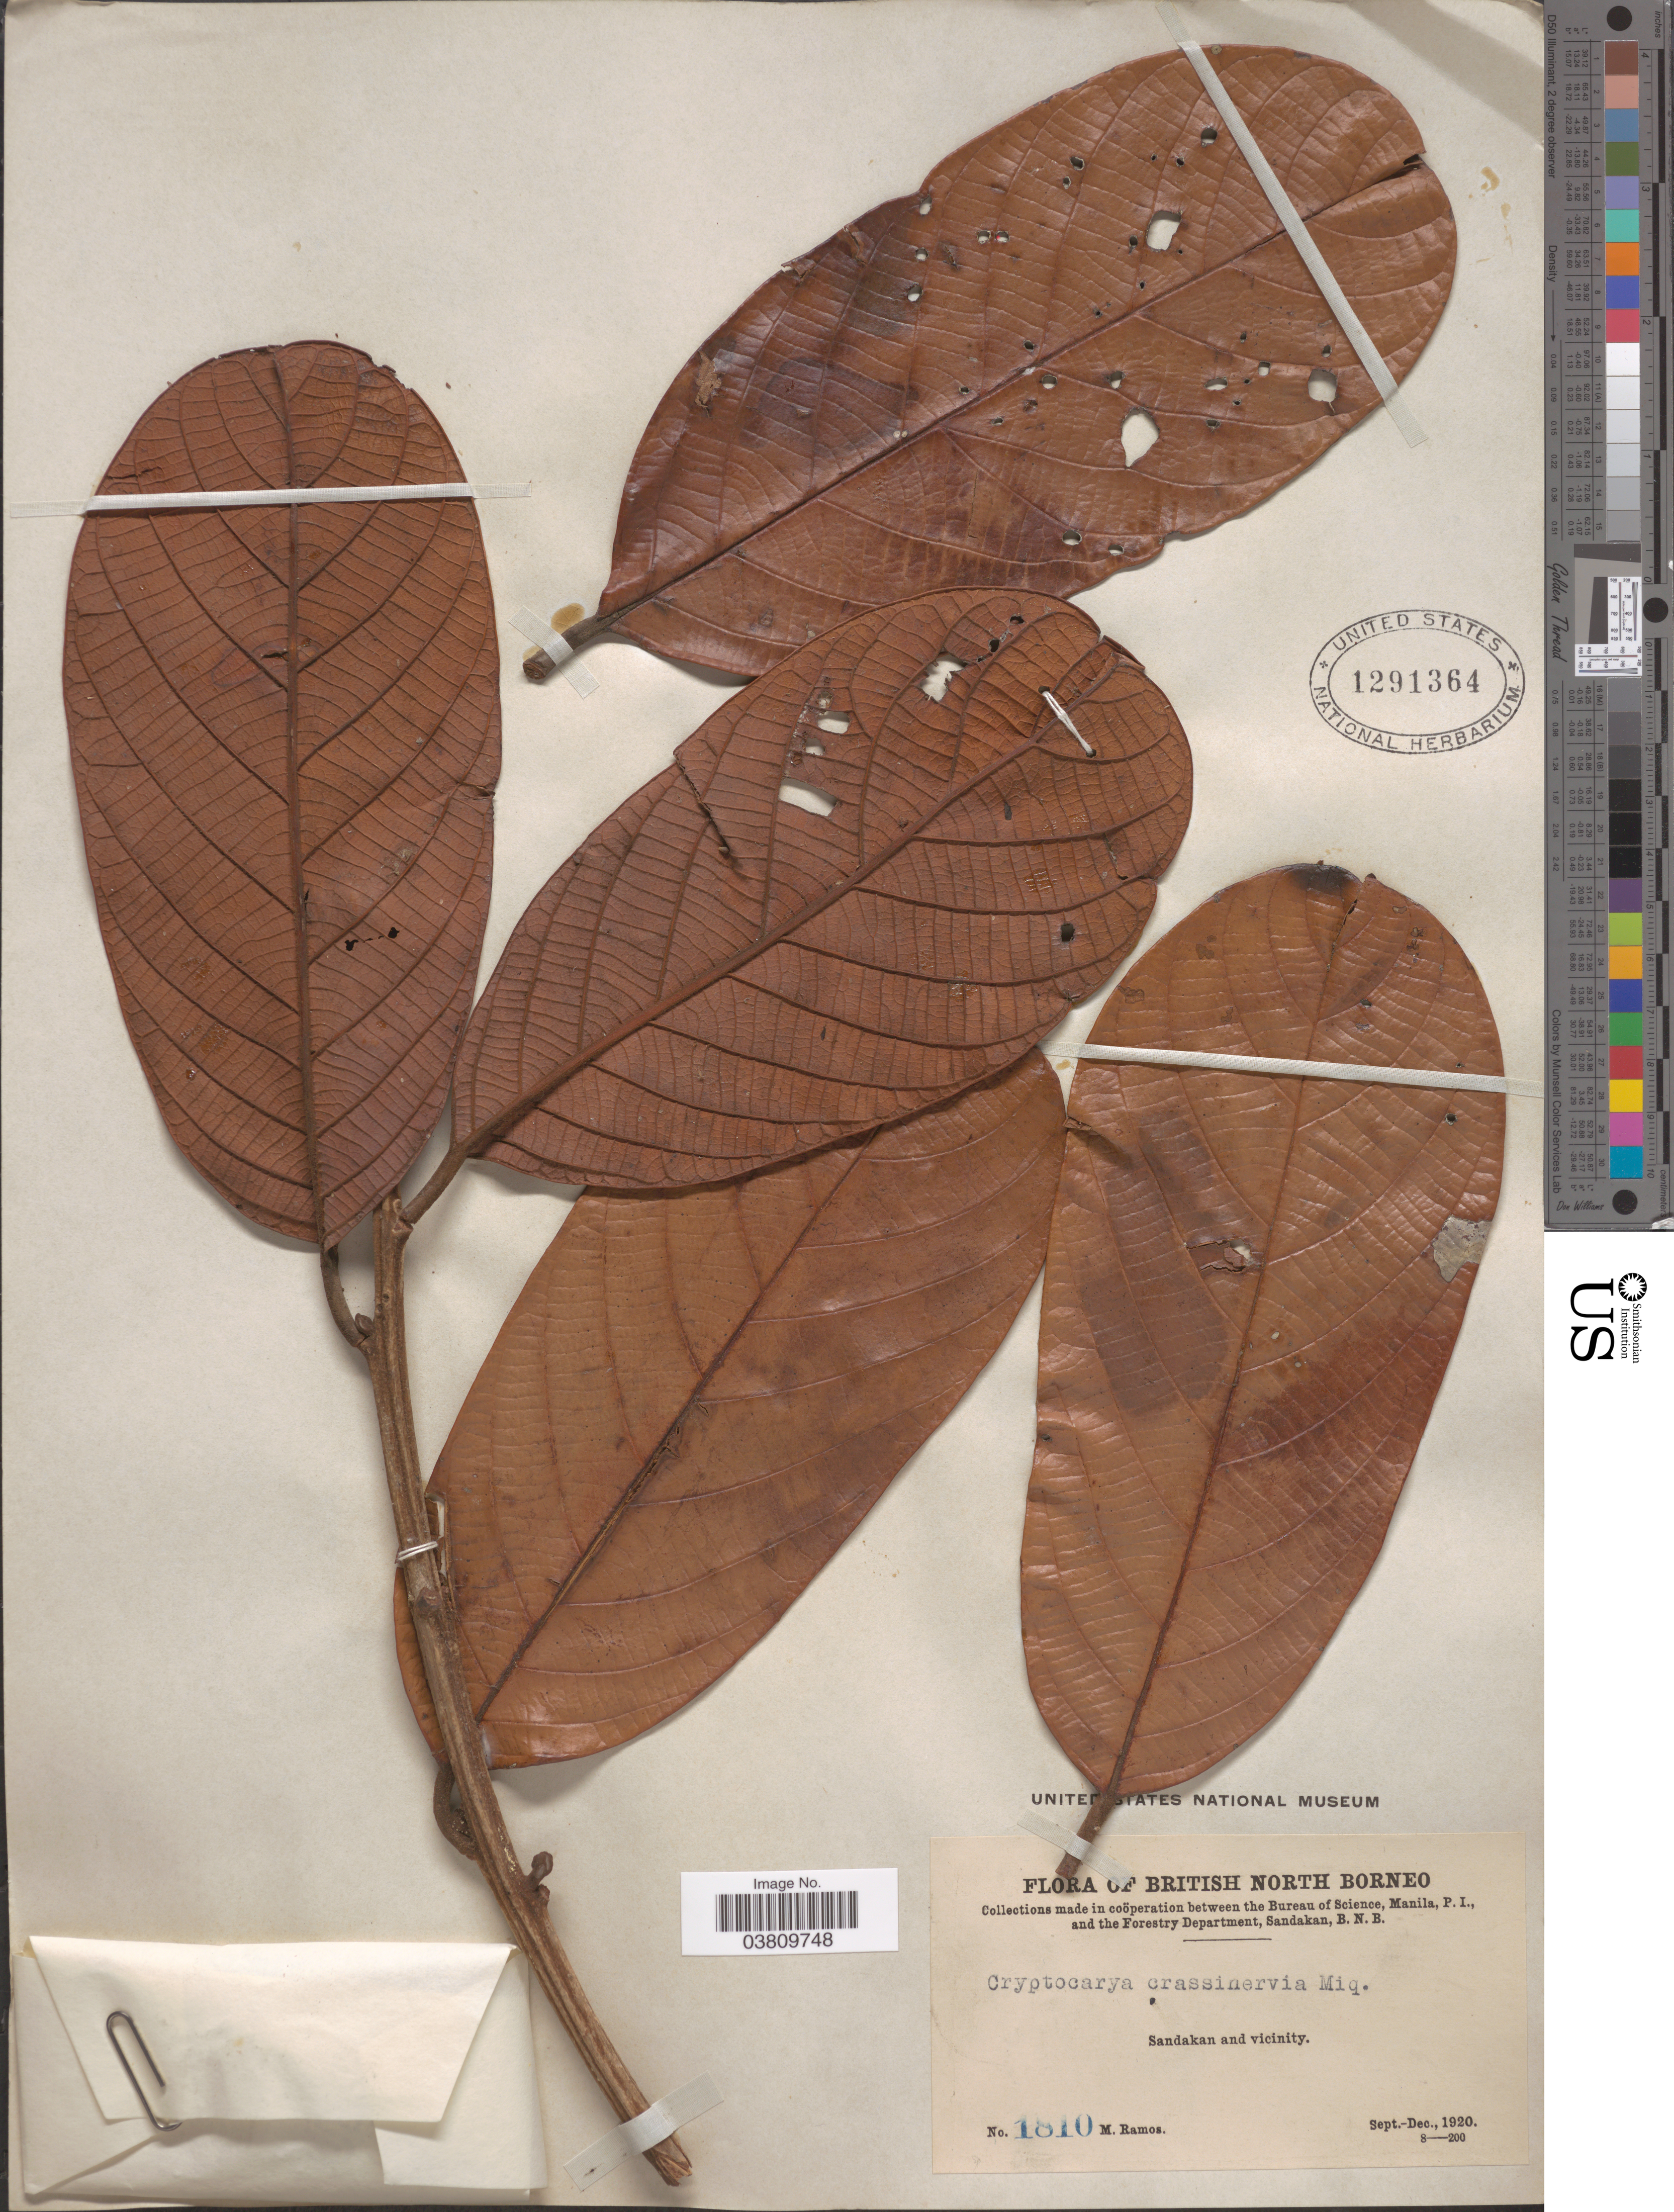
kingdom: Plantae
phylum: Tracheophyta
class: Magnoliopsida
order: Laurales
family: Lauraceae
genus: Cryptocarya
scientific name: Cryptocarya crassinervia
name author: Miq.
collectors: M. Ramos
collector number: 1810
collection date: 1920-09/1920-12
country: Malaysia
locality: British North Borneo. Sandakan and vicinity.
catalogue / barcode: US 1291364